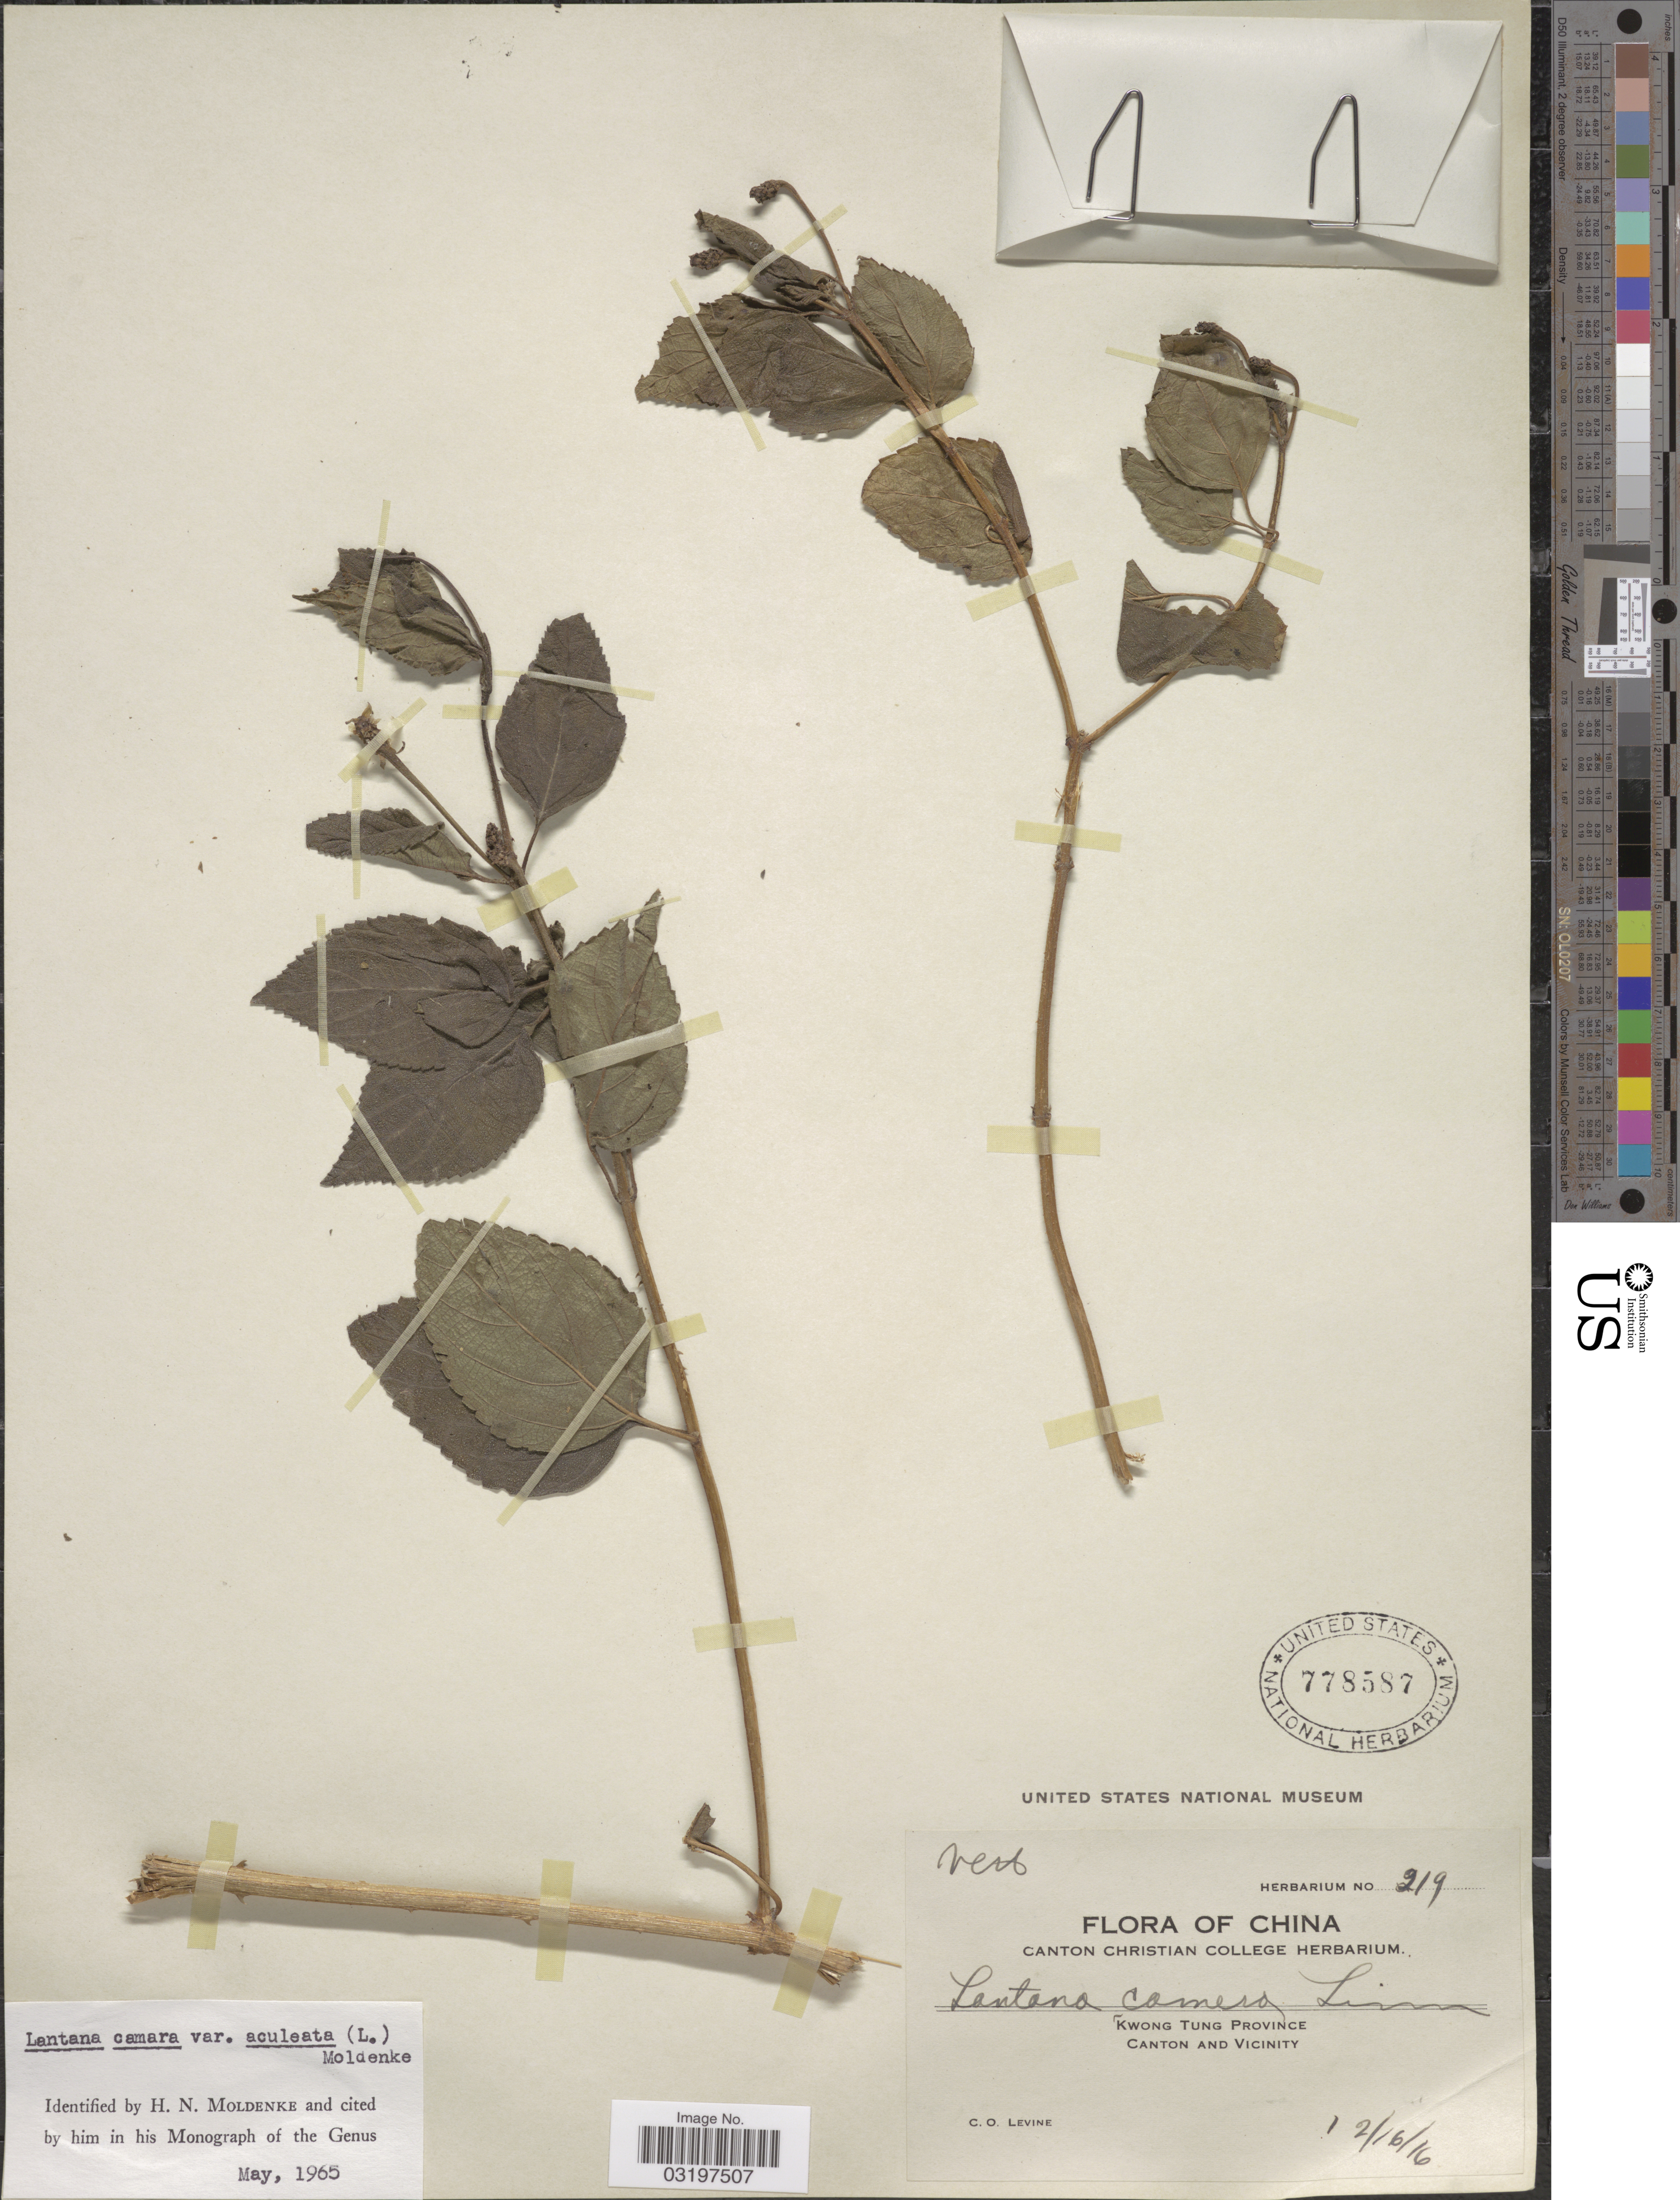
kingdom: Plantae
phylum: Tracheophyta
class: Magnoliopsida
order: Lamiales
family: Verbenaceae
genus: Lantana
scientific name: Lantana camara var. aculeata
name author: (L.) Moldenke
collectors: C. O. Levine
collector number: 219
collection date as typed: Transcribed d/m/y: 16/12/16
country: China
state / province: Guangdong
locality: Kwong Tung Province. Canton and Vicinity.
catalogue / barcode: US 778587